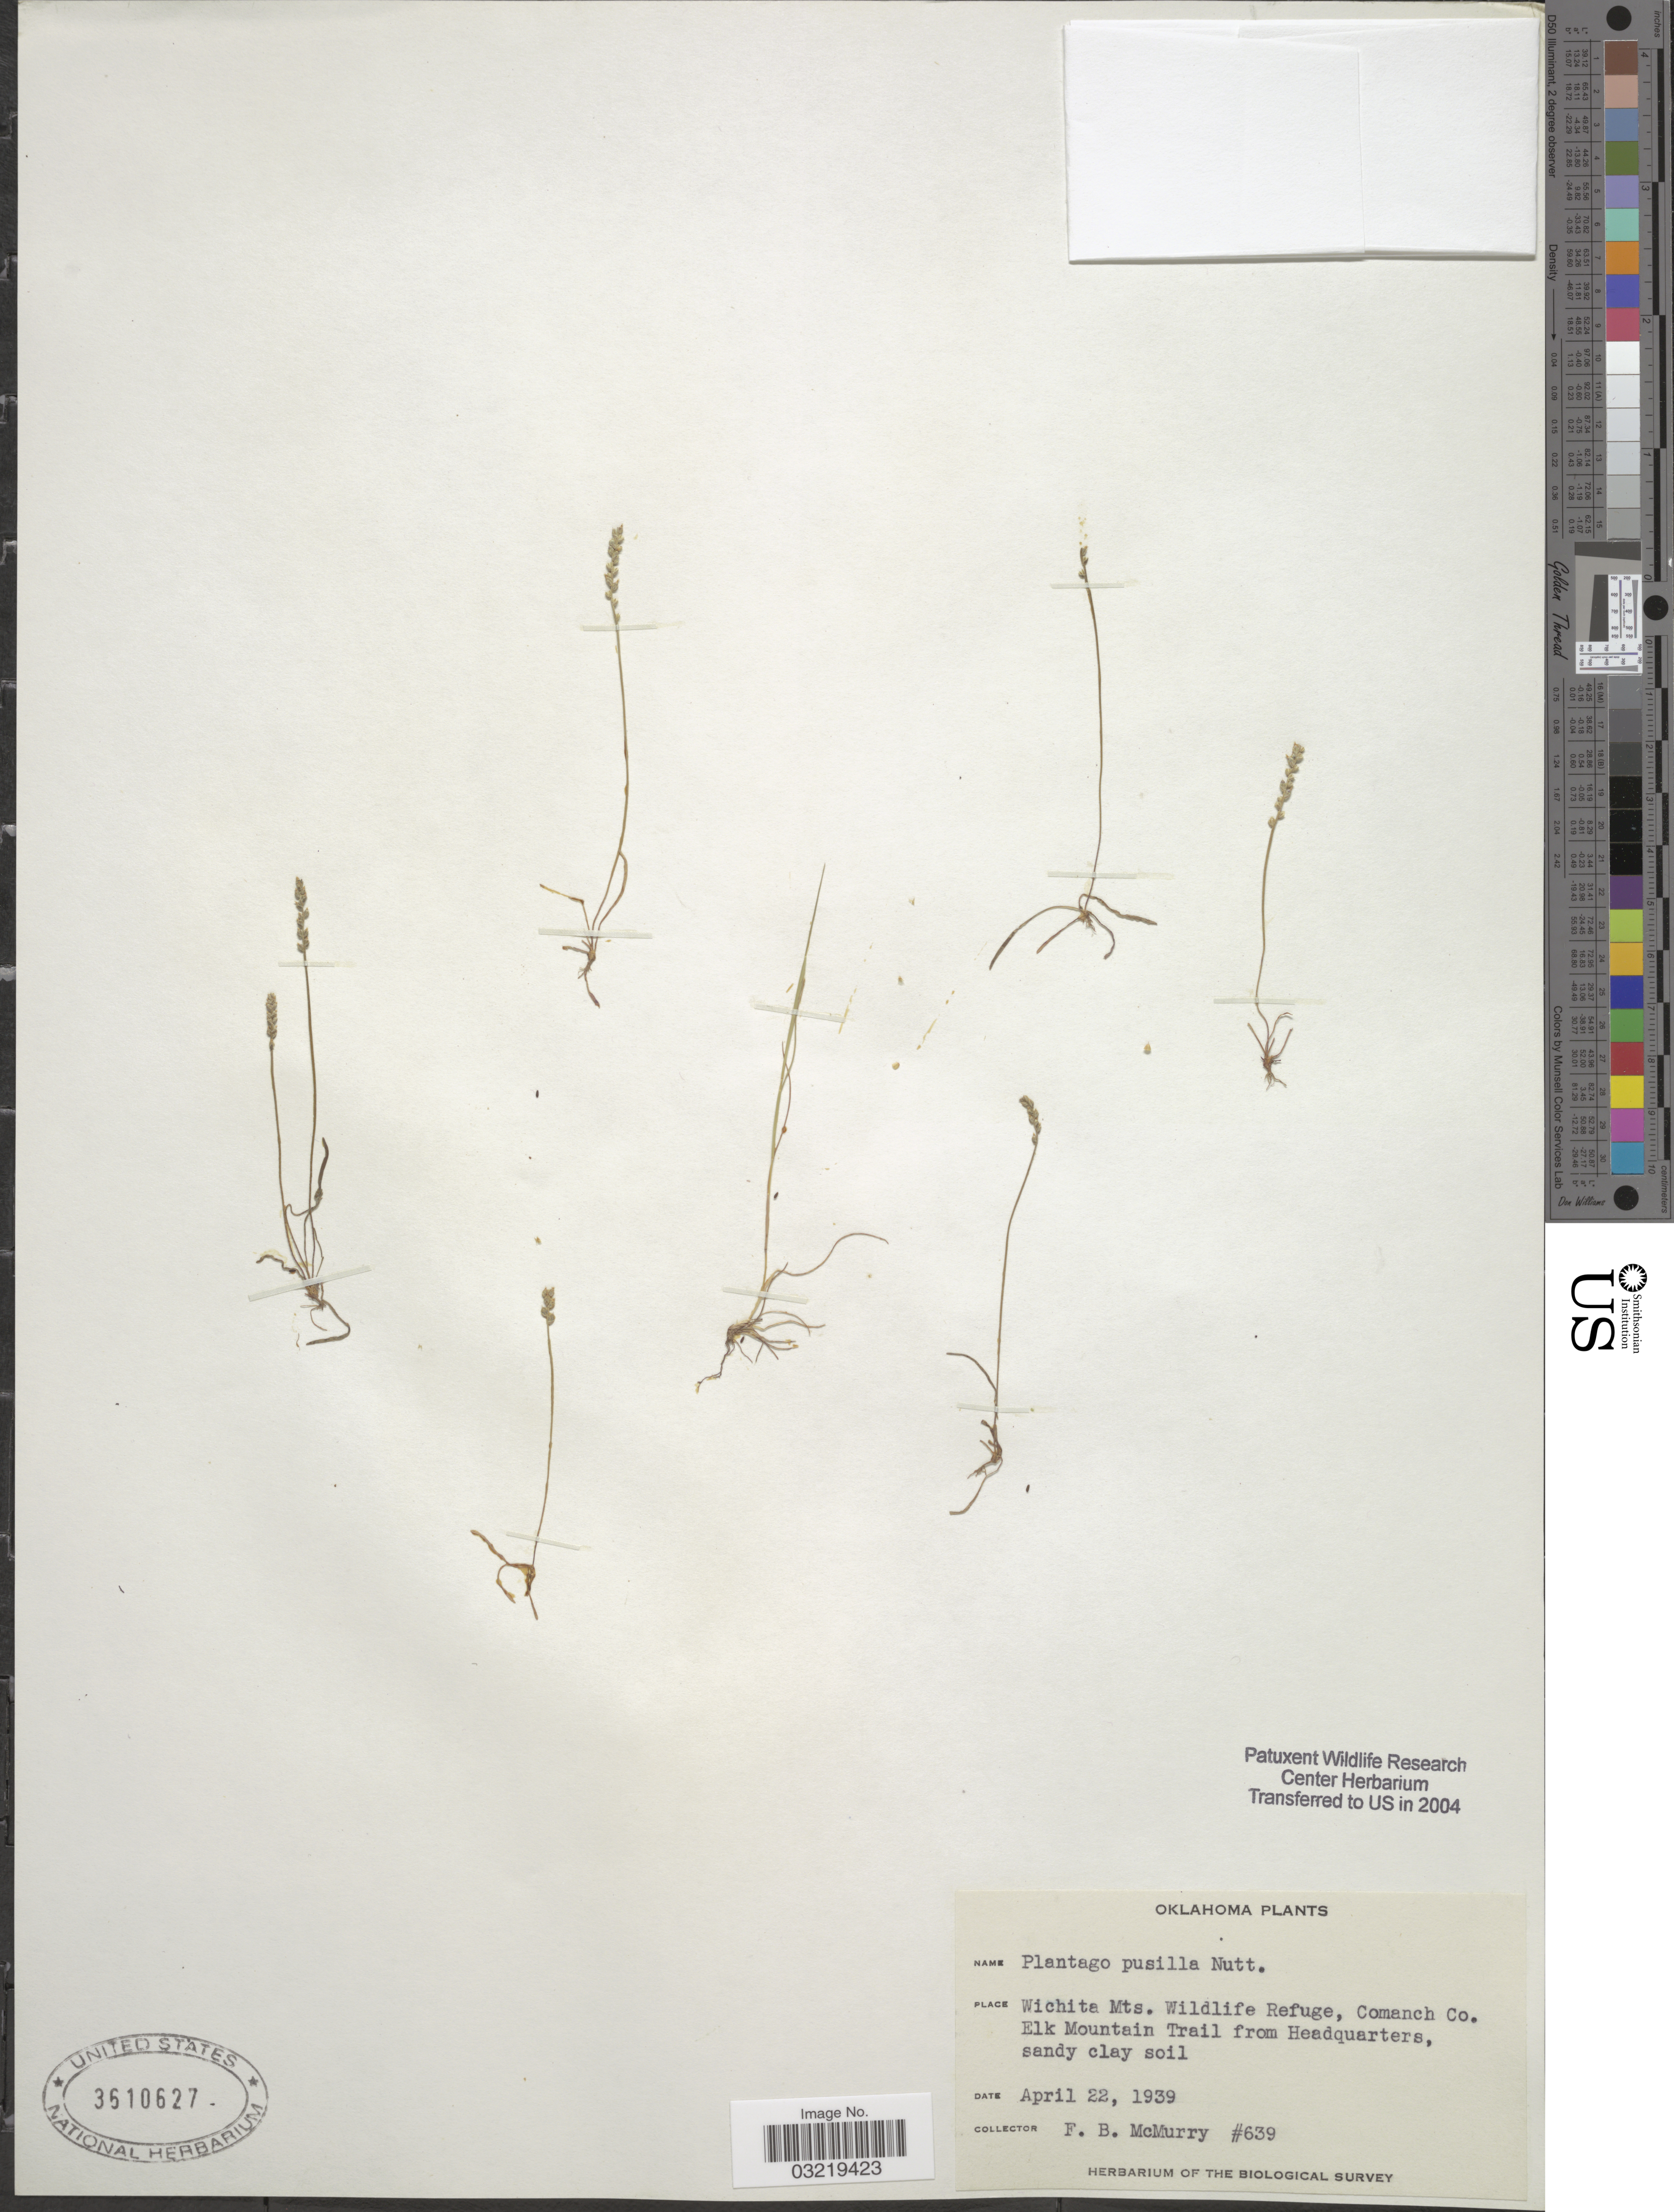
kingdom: Plantae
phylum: Tracheophyta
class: Magnoliopsida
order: Lamiales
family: Plantaginaceae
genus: Plantago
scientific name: Plantago pusilla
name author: Nutt.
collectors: F. B. McMurry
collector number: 639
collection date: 1939-04-22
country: United States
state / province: Oklahoma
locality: Wichita Mts. Wildlife Refuge, Comanch Co. Elk Mountain Trail from Headquarters.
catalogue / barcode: US 3610627